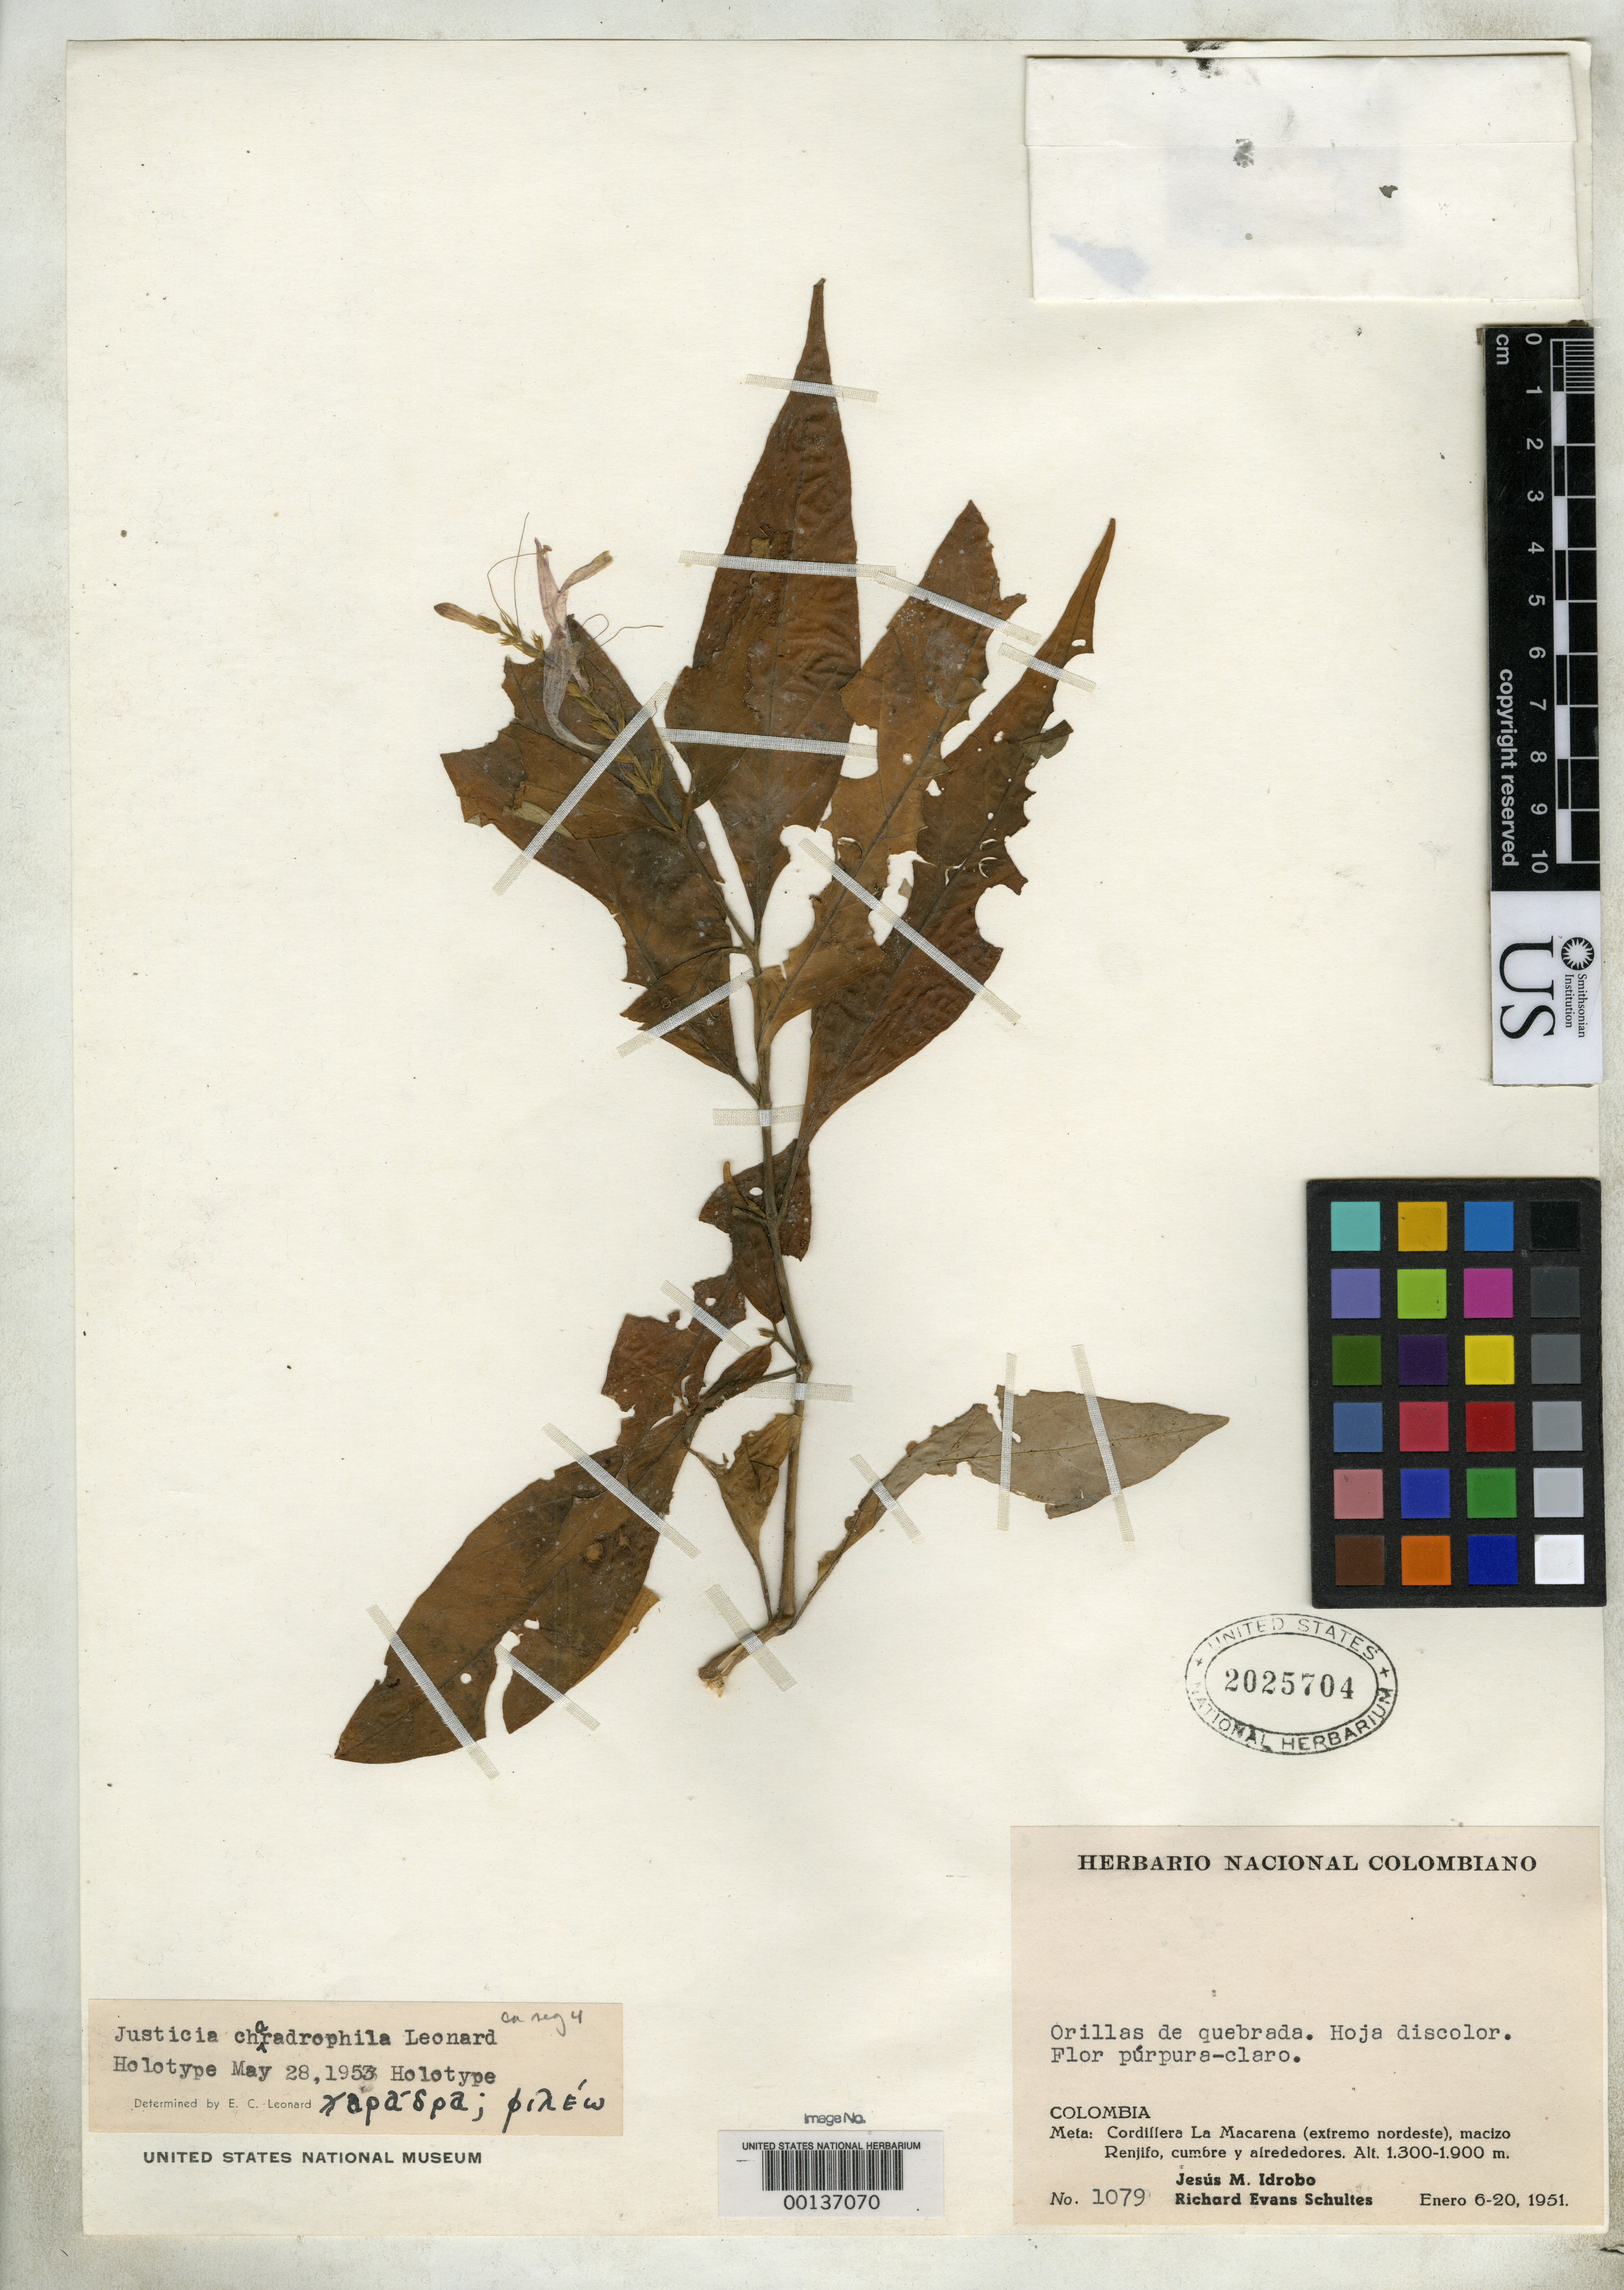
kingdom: Plantae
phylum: Tracheophyta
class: Magnoliopsida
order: Lamiales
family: Acanthaceae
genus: Justicia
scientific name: Justicia charadrophila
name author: Leonard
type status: Holotype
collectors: J. M. Idrobo & R. E. Schultes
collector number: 1079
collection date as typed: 06 Jan 1951 to 20 Jan 1951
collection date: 1951-01-06/1951-01-20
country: Colombia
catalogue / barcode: US 2025704